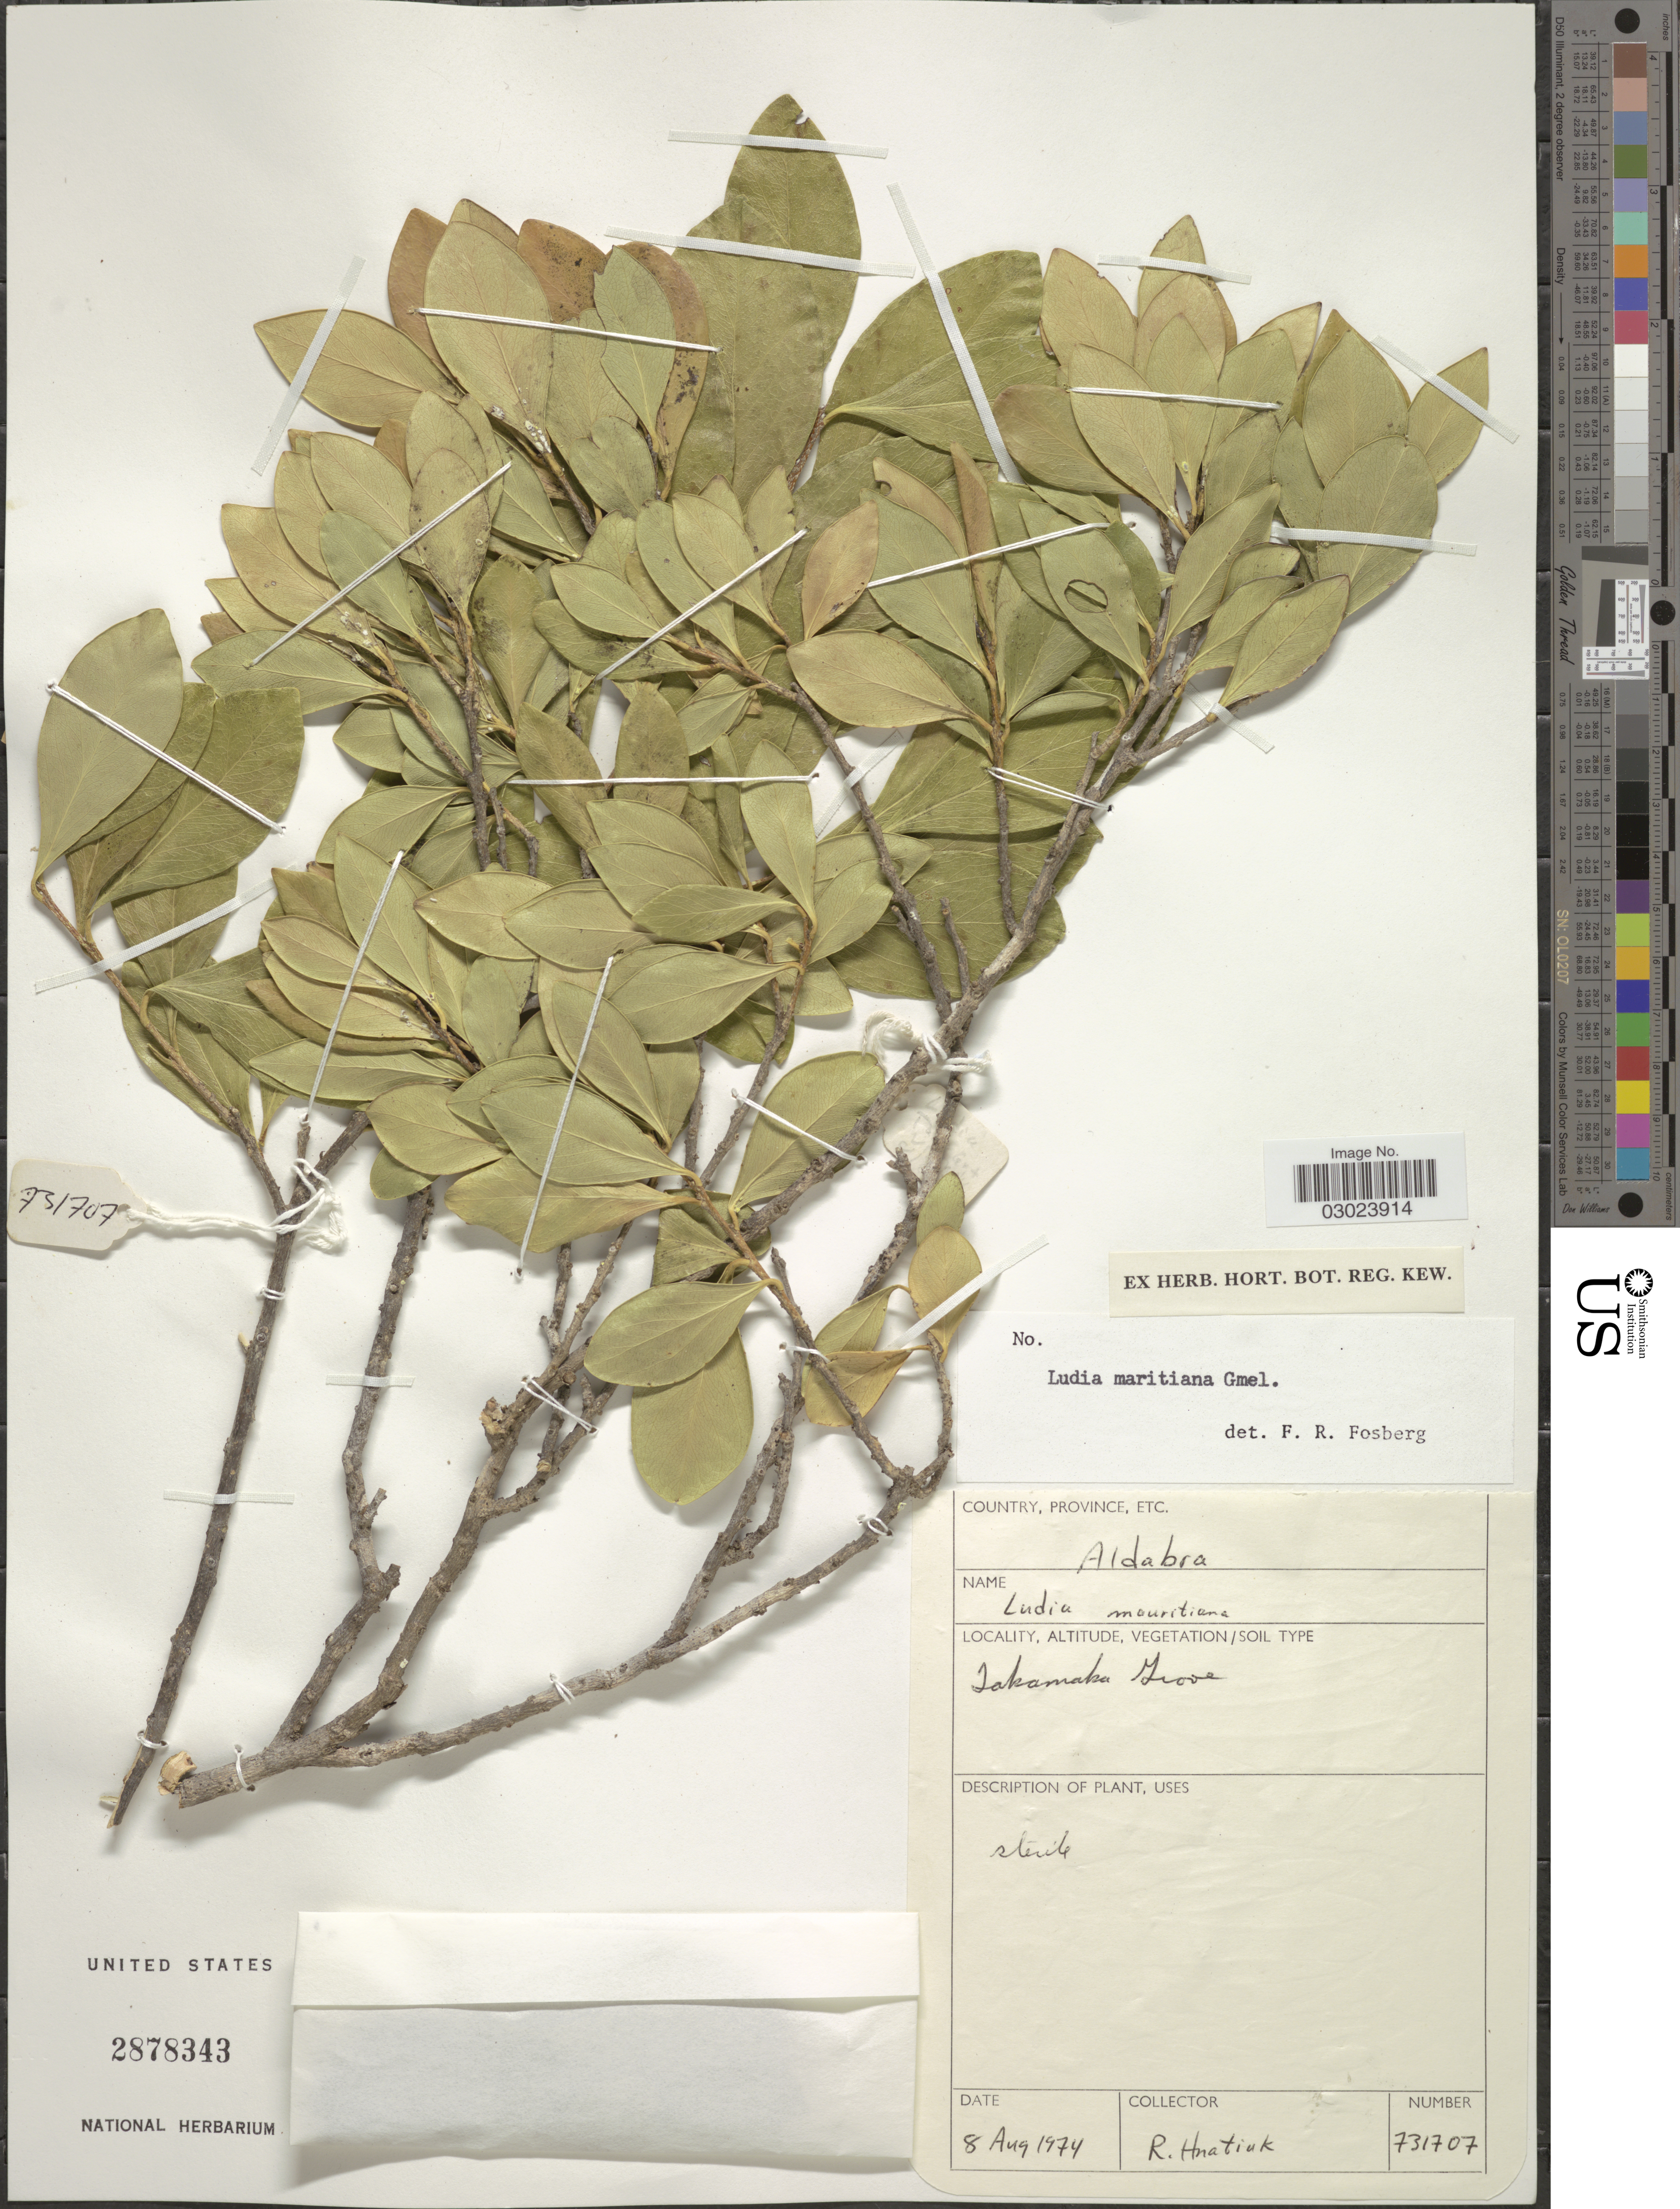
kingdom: Plantae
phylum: Tracheophyta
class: Magnoliopsida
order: Malpighiales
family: Salicaceae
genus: Ludia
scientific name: Ludia sessiliflora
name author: Lam.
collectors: R. Hnatiuk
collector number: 731707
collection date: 1974-08-08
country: Seychelles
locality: Province Aldabra. Takamaka Grove.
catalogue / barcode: US 2878343